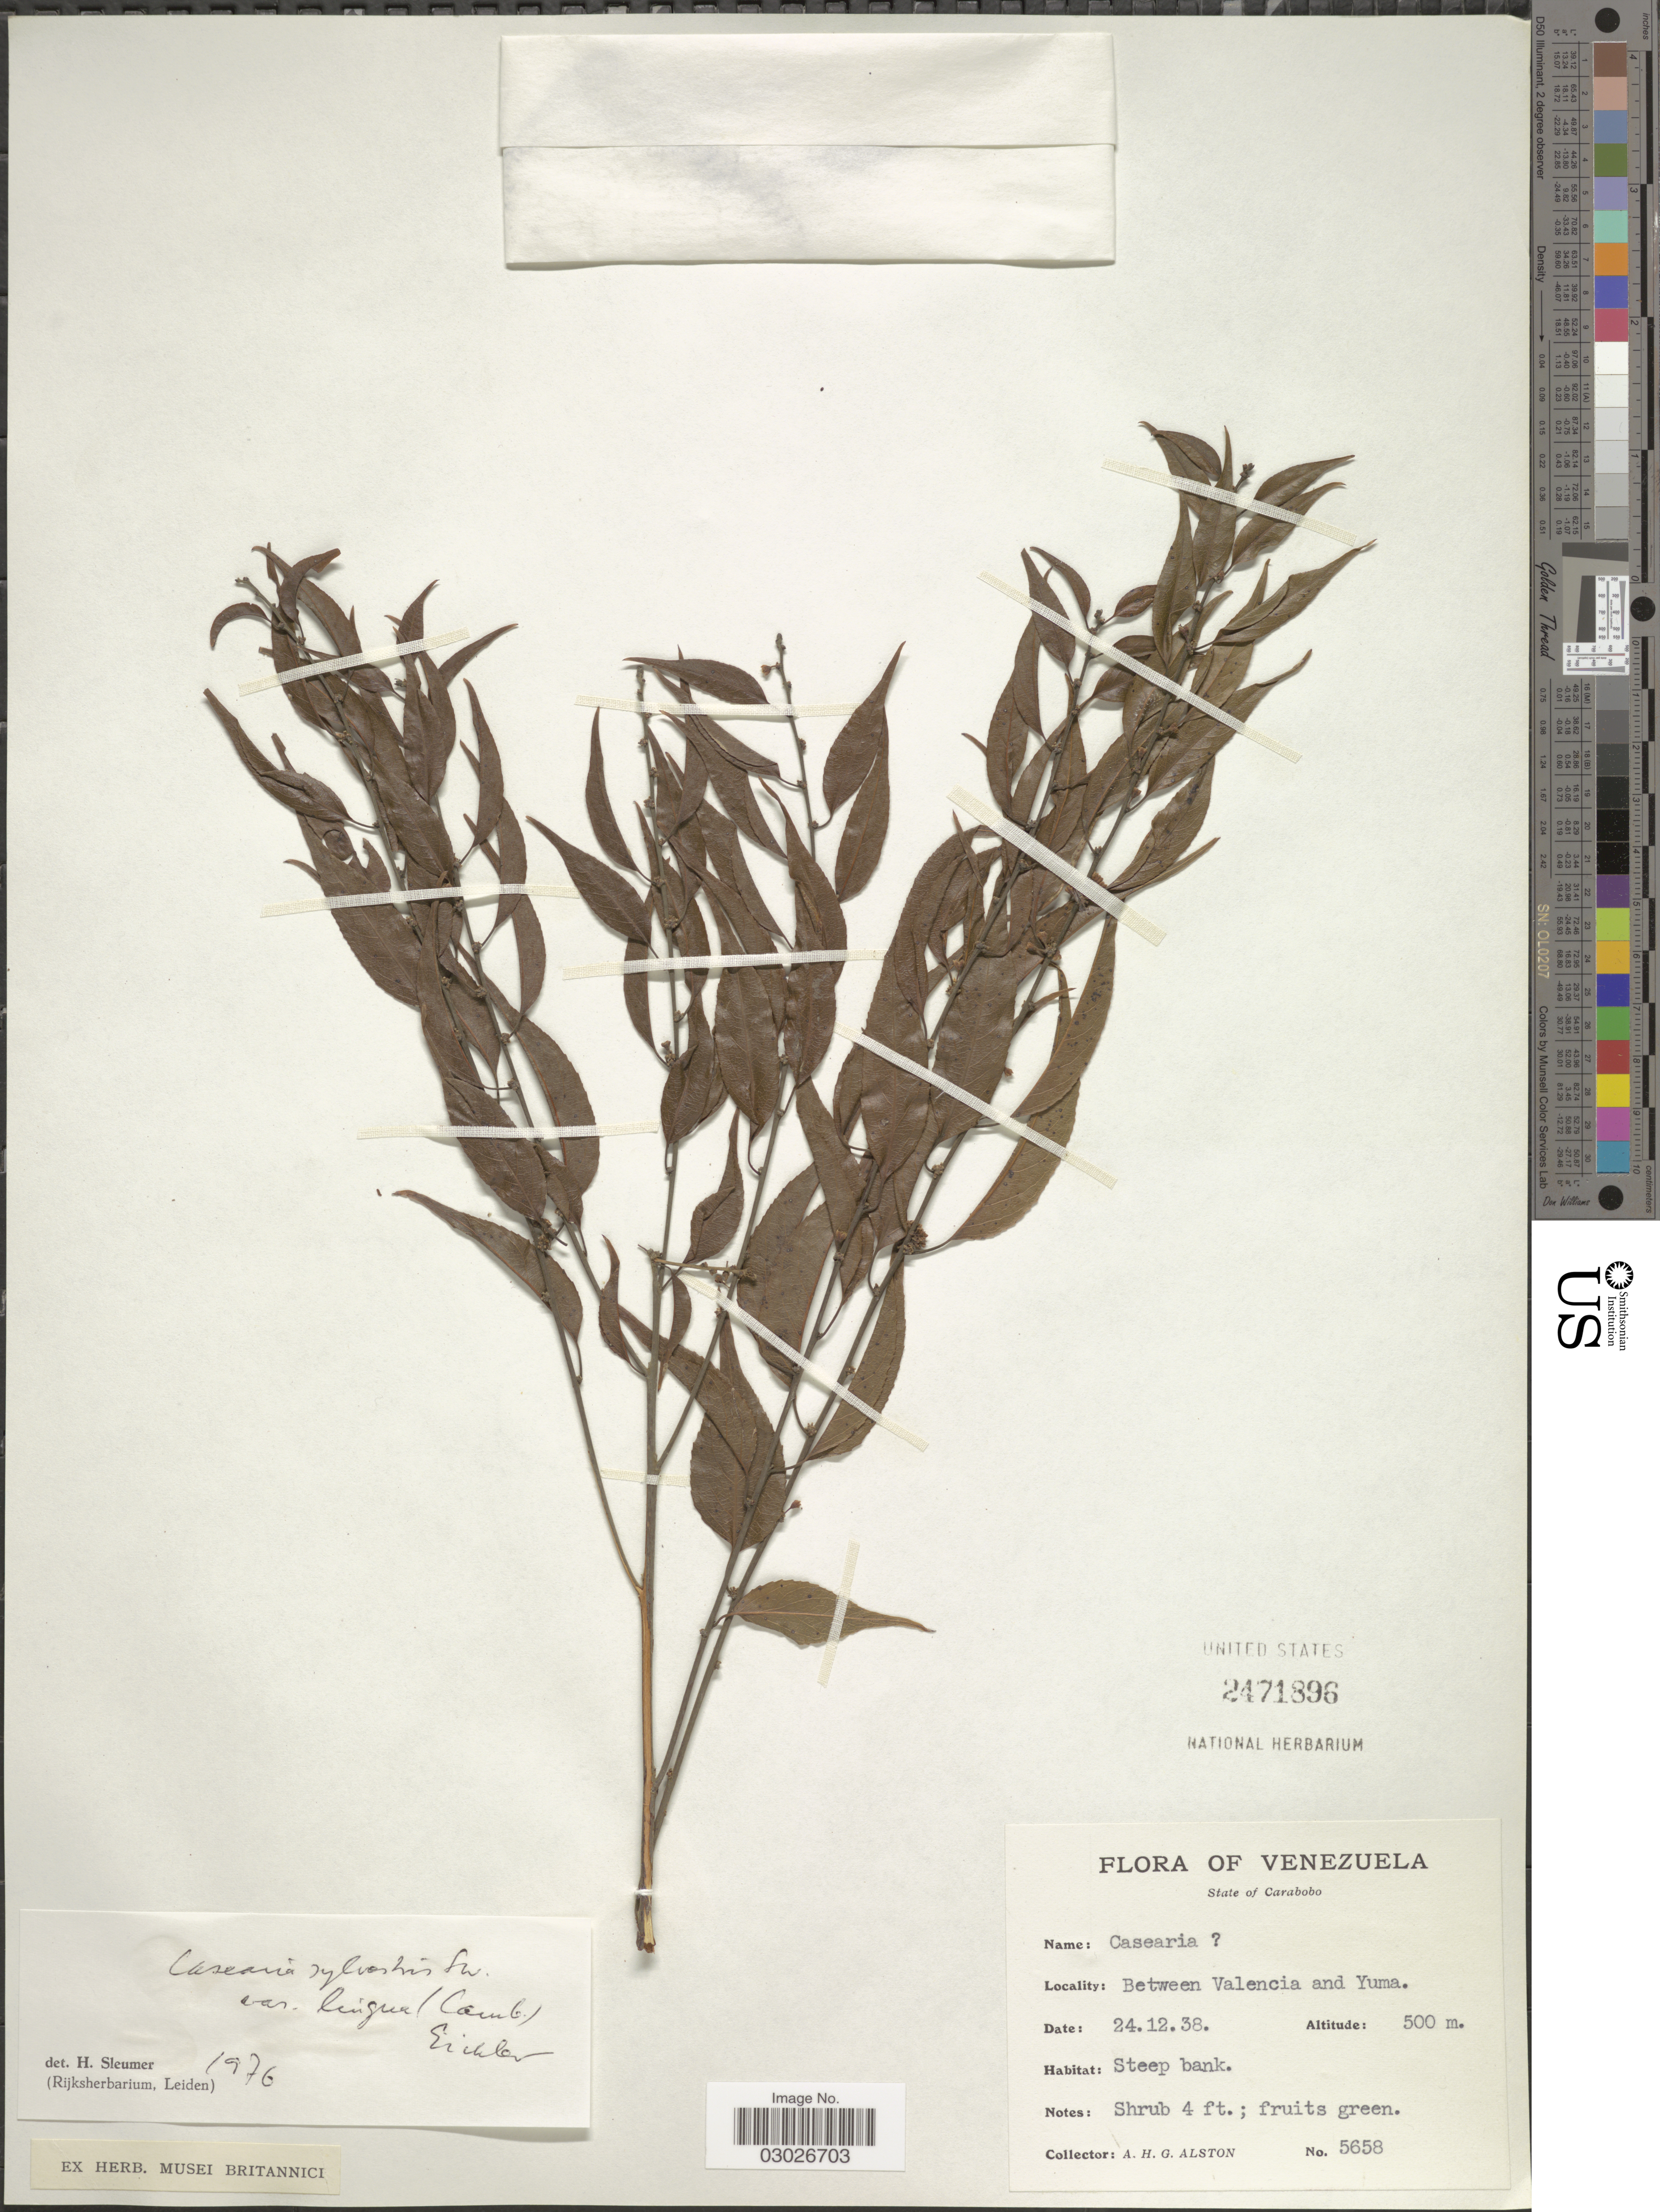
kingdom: Plantae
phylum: Tracheophyta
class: Magnoliopsida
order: Malpighiales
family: Salicaceae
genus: Casearia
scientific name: Casearia sylvestris var. lingua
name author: (Cambess.) Eichler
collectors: A. H. Alston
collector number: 5658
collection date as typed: Transcribed d/m/y: 24/12/38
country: Venezuela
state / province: Carabobo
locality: Between Valencia and Yuma.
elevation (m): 500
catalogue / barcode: US 2471896